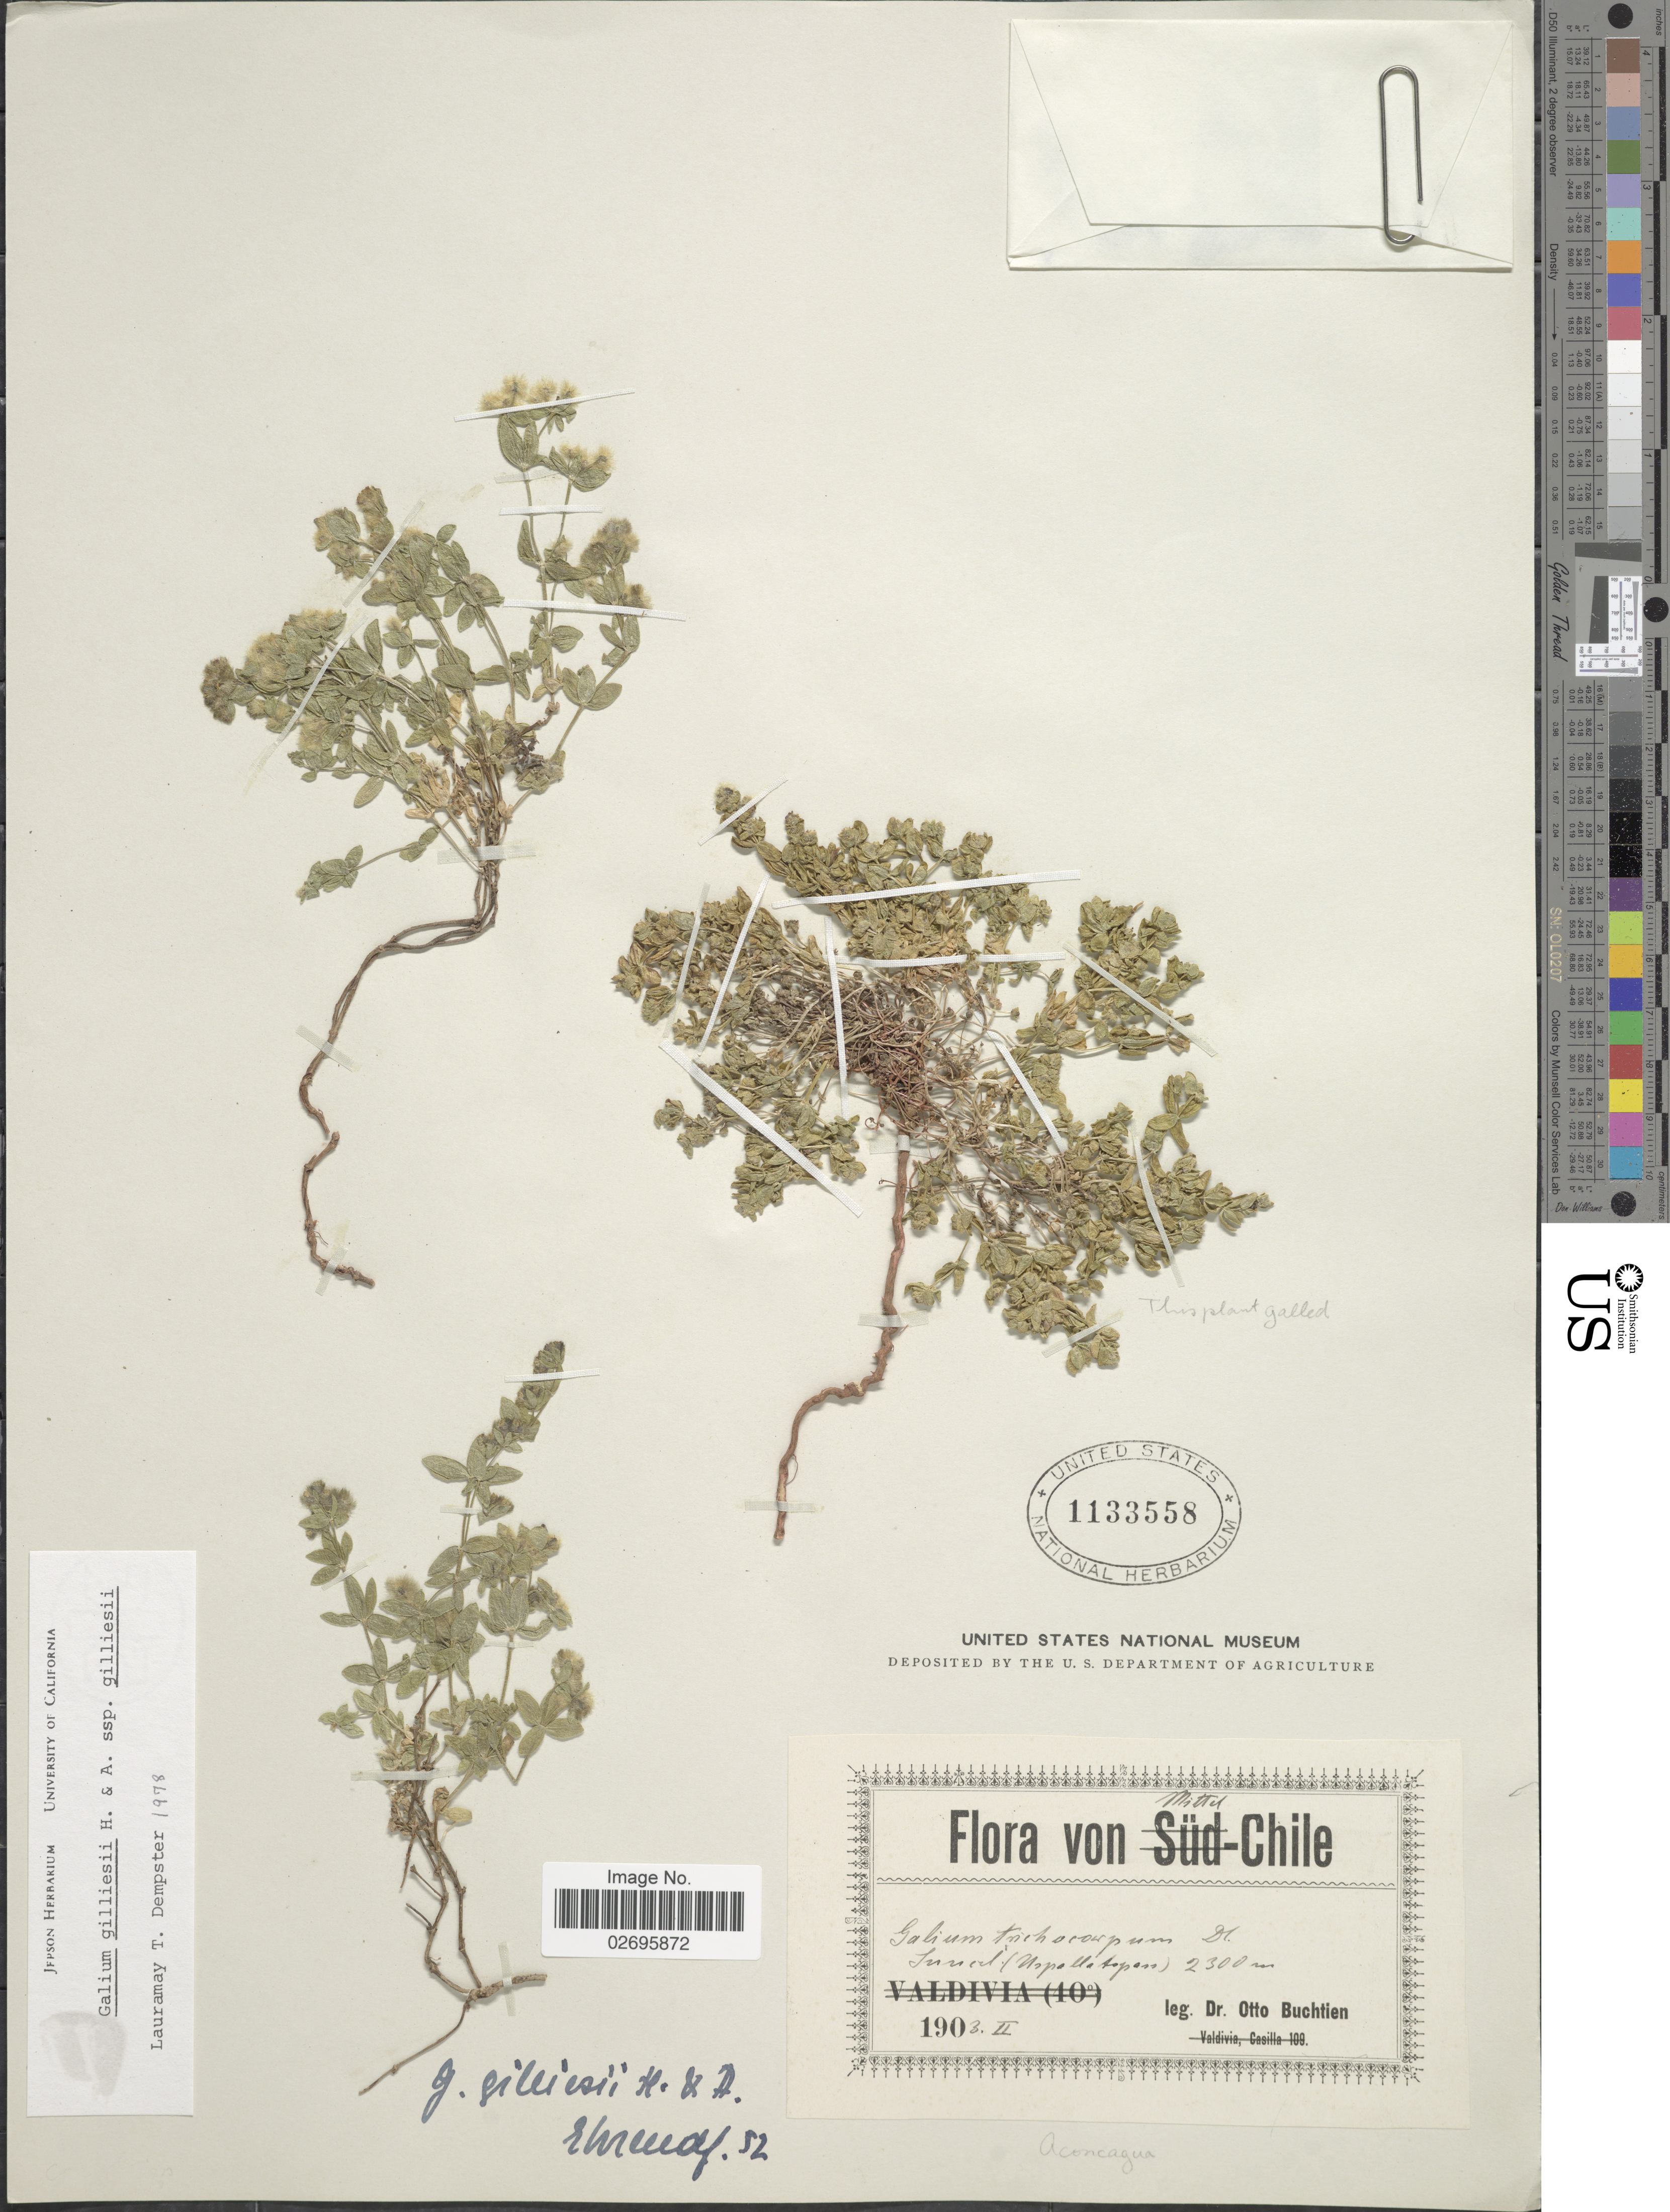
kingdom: Plantae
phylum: Tracheophyta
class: Magnoliopsida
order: Gentianales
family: Rubiaceae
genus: Galium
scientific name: Galium gilliesii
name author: Hook. & Arn.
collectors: O. Buchtien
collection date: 1903-02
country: Chile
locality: Mittel-Chile. Juncal (Uspallata pass)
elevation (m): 2300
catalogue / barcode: US 1133558